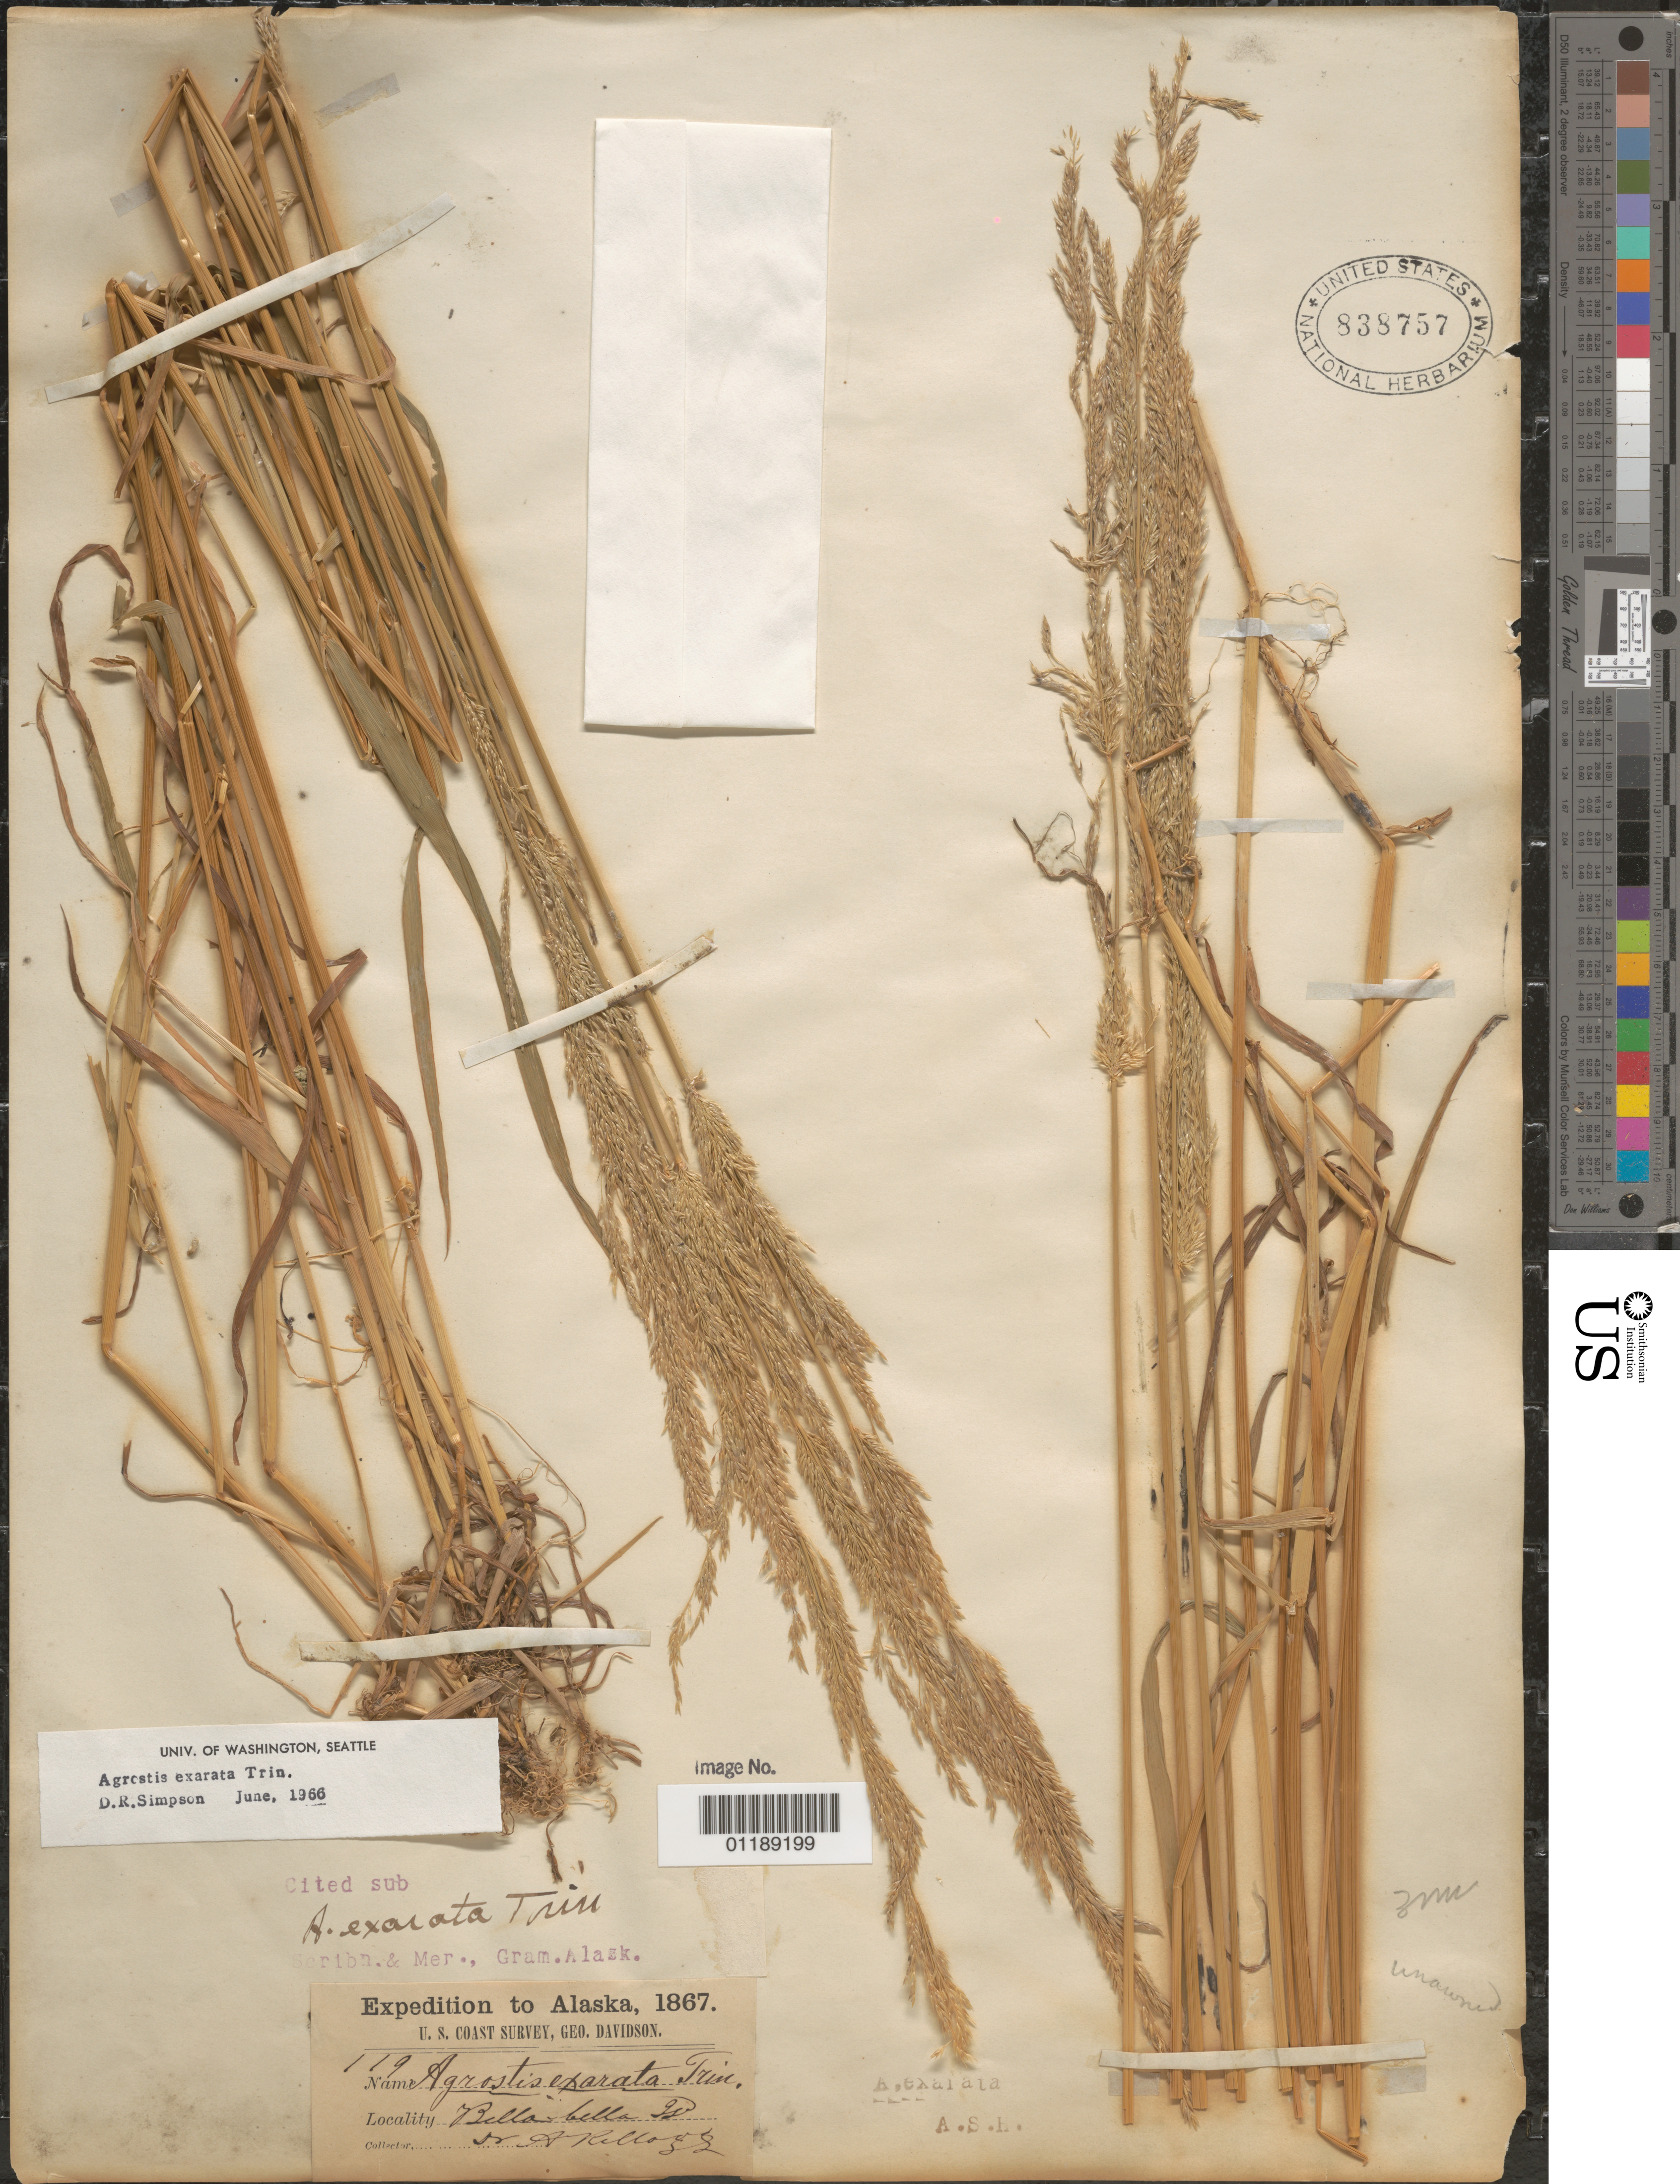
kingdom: Plantae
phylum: Tracheophyta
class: Liliopsida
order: Poales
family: Poaceae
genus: Agrostis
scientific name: Agrostis exarata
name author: Trin.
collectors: A. Kellogg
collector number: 119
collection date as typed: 1867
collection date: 1867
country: United States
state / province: Alaska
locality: Bella bella Island.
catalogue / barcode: US 838757